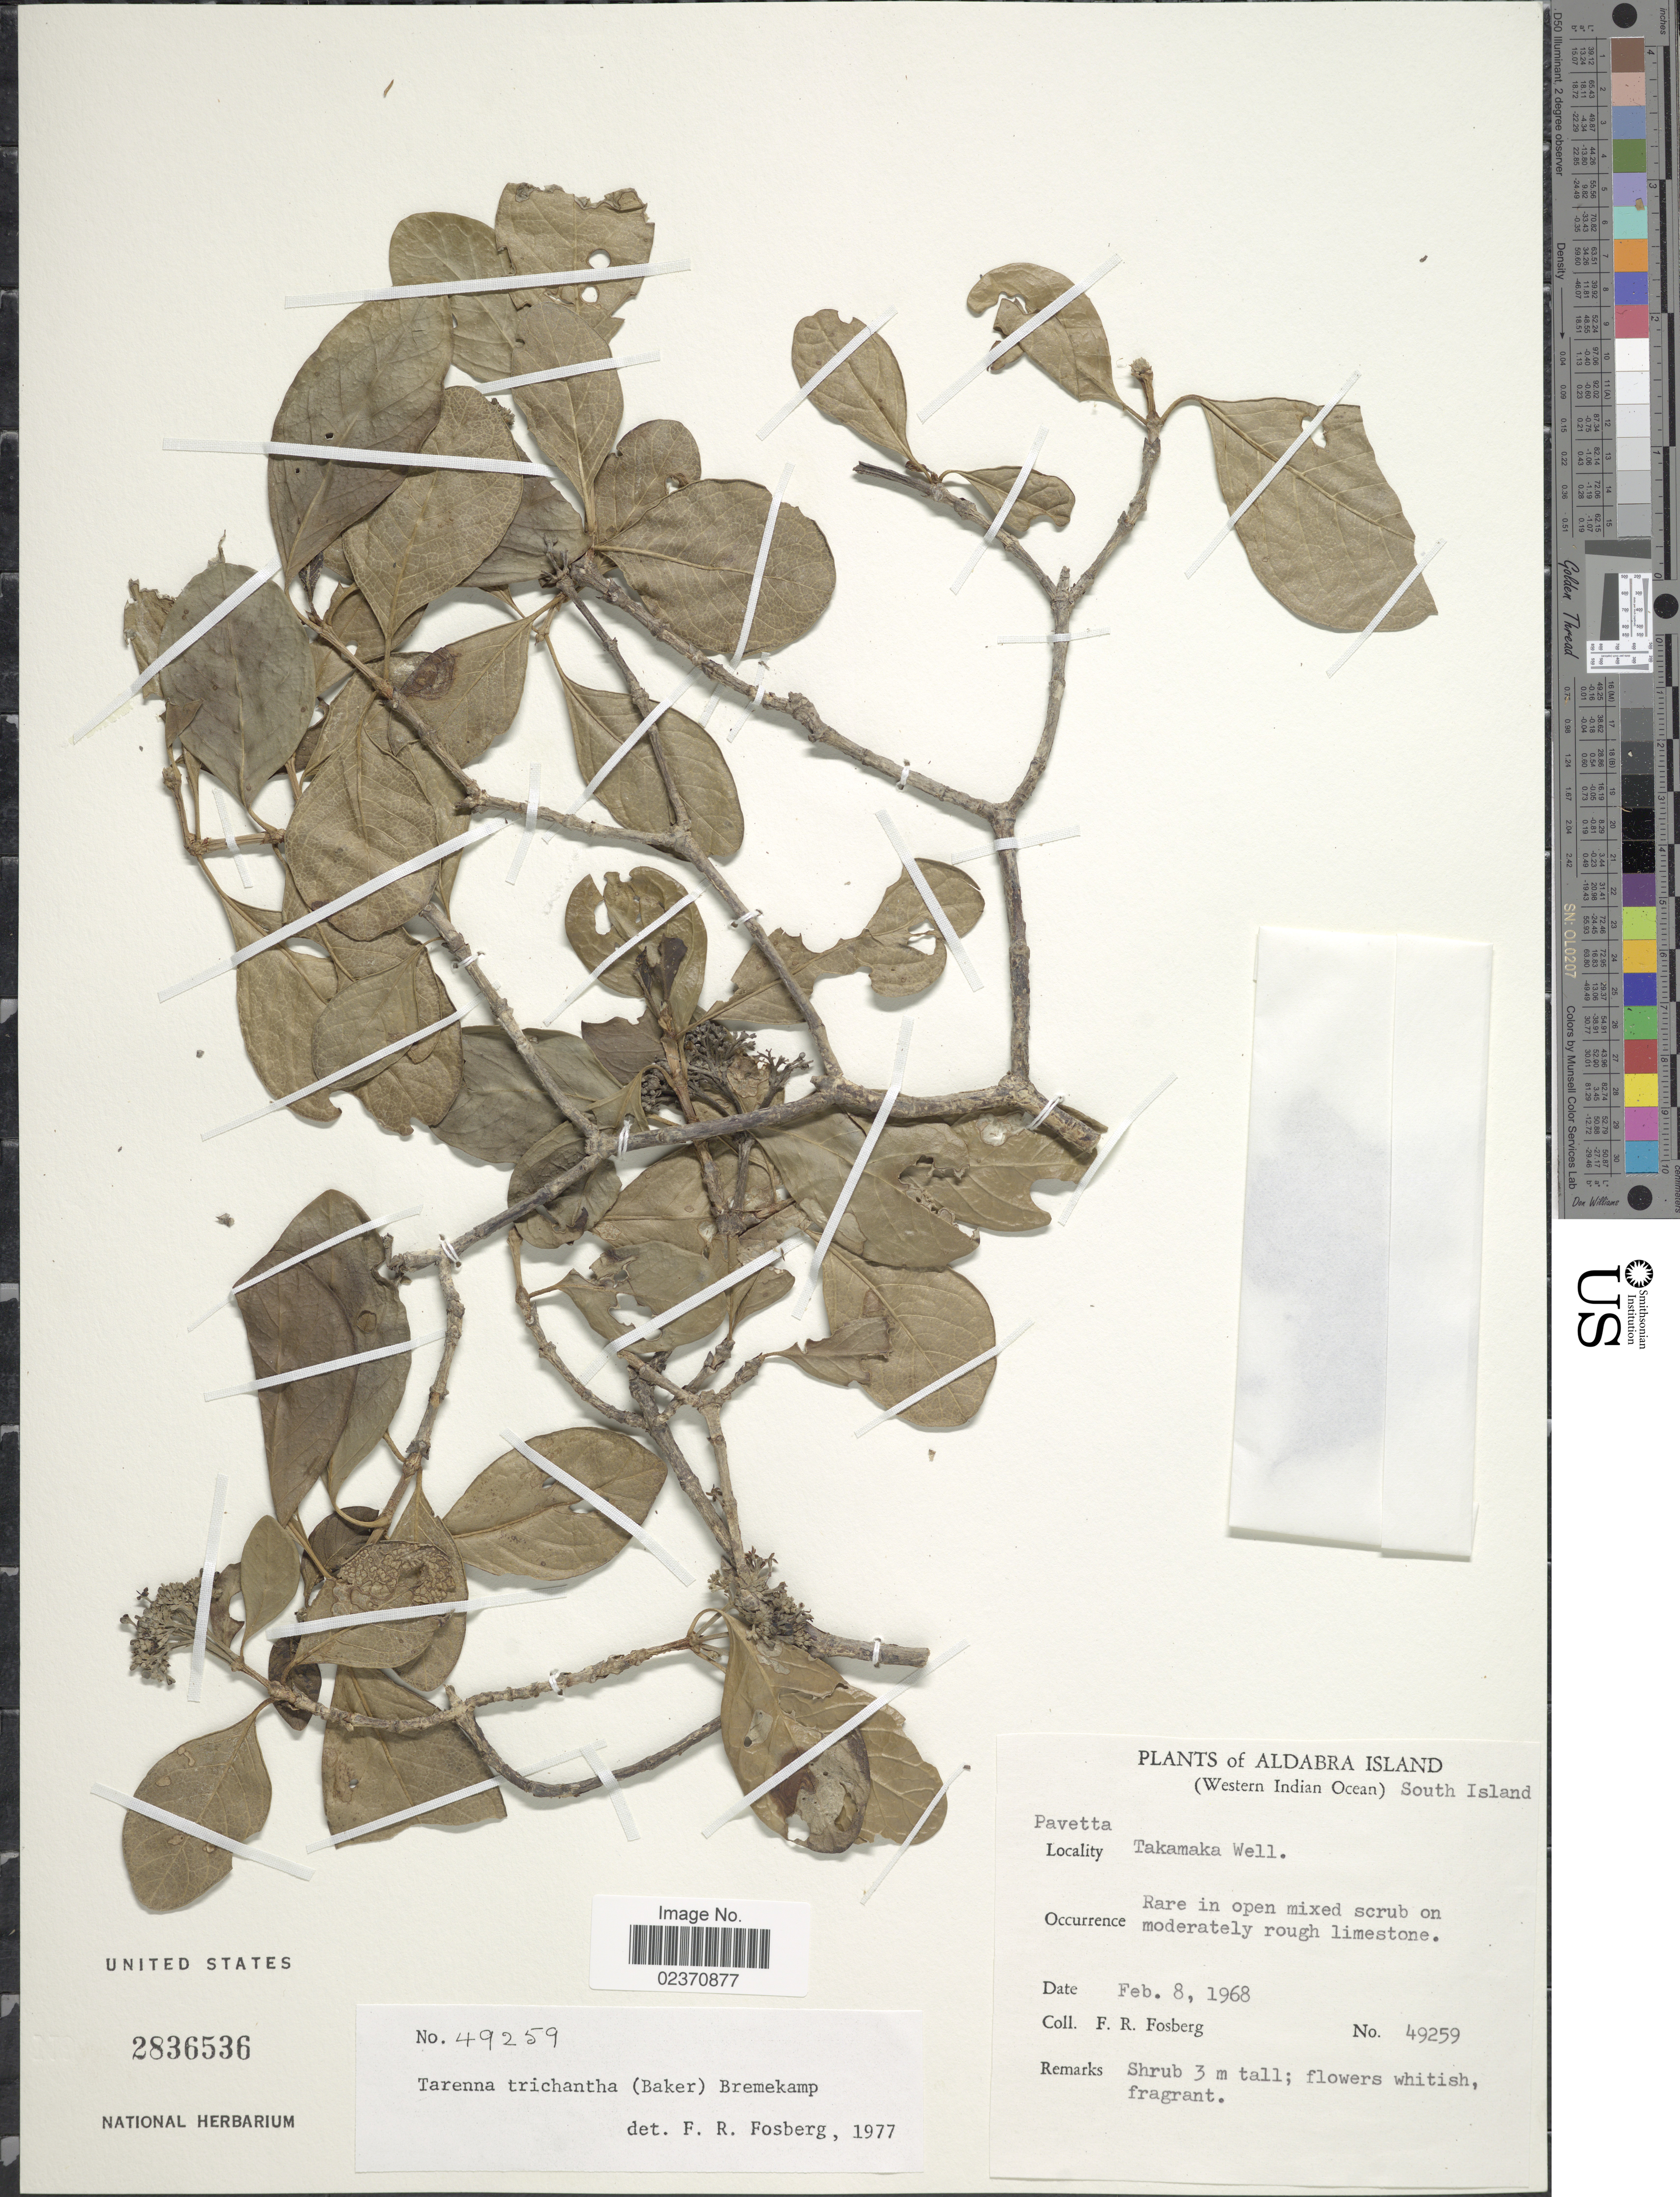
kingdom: Plantae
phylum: Tracheophyta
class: Magnoliopsida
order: Gentianales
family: Rubiaceae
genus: Paracephaelis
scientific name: Paracephaelis trichantha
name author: (Baker) De Block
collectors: F. R. Fosberg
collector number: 49259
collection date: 1968-02-08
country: Seychelles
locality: Aldabra Island, (Western Indian Ocean) South Island, Takamaka Well.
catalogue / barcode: US 2836536